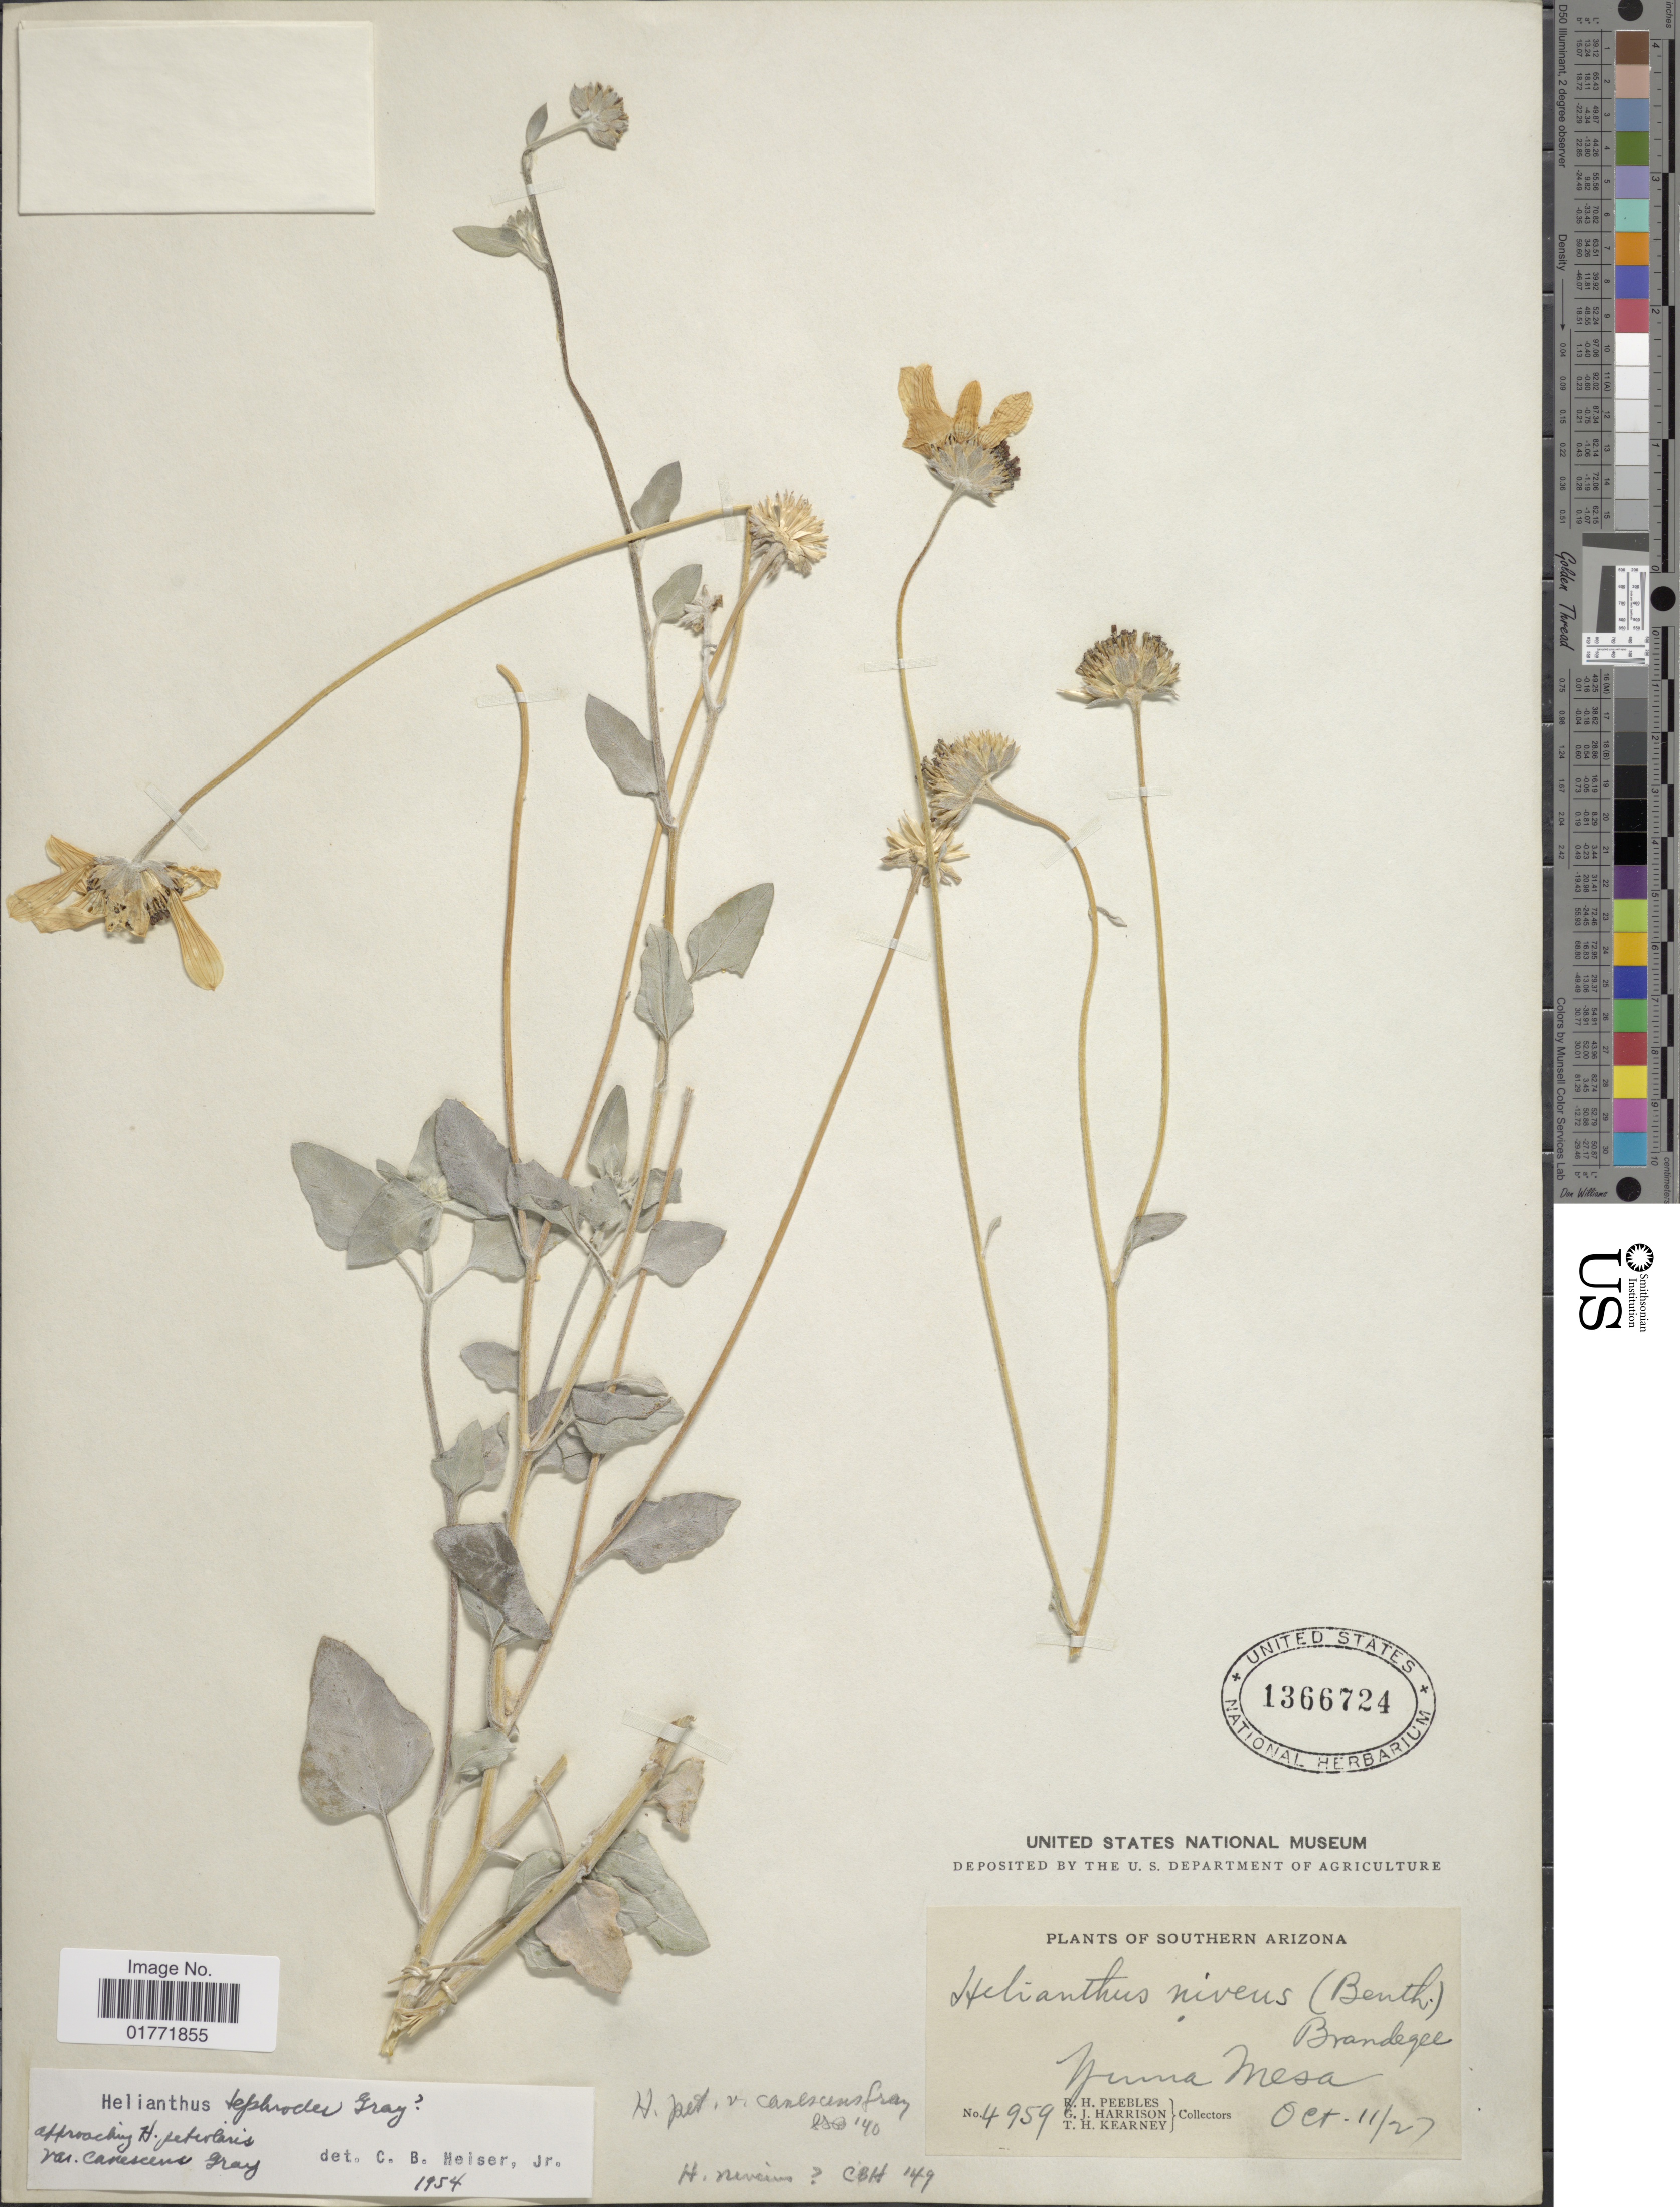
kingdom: Plantae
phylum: Tracheophyta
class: Magnoliopsida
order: Asterales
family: Asteraceae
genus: Helianthus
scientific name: Helianthus tephrodes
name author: A. Gray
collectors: R. H. Peebles, G. J. Harrison & T. H. Kearney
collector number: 4959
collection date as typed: Transcribed d/m/y: 11/10/27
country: United States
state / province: Arizona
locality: Southern Arizona. Yuna Mesa.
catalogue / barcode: US 1366724